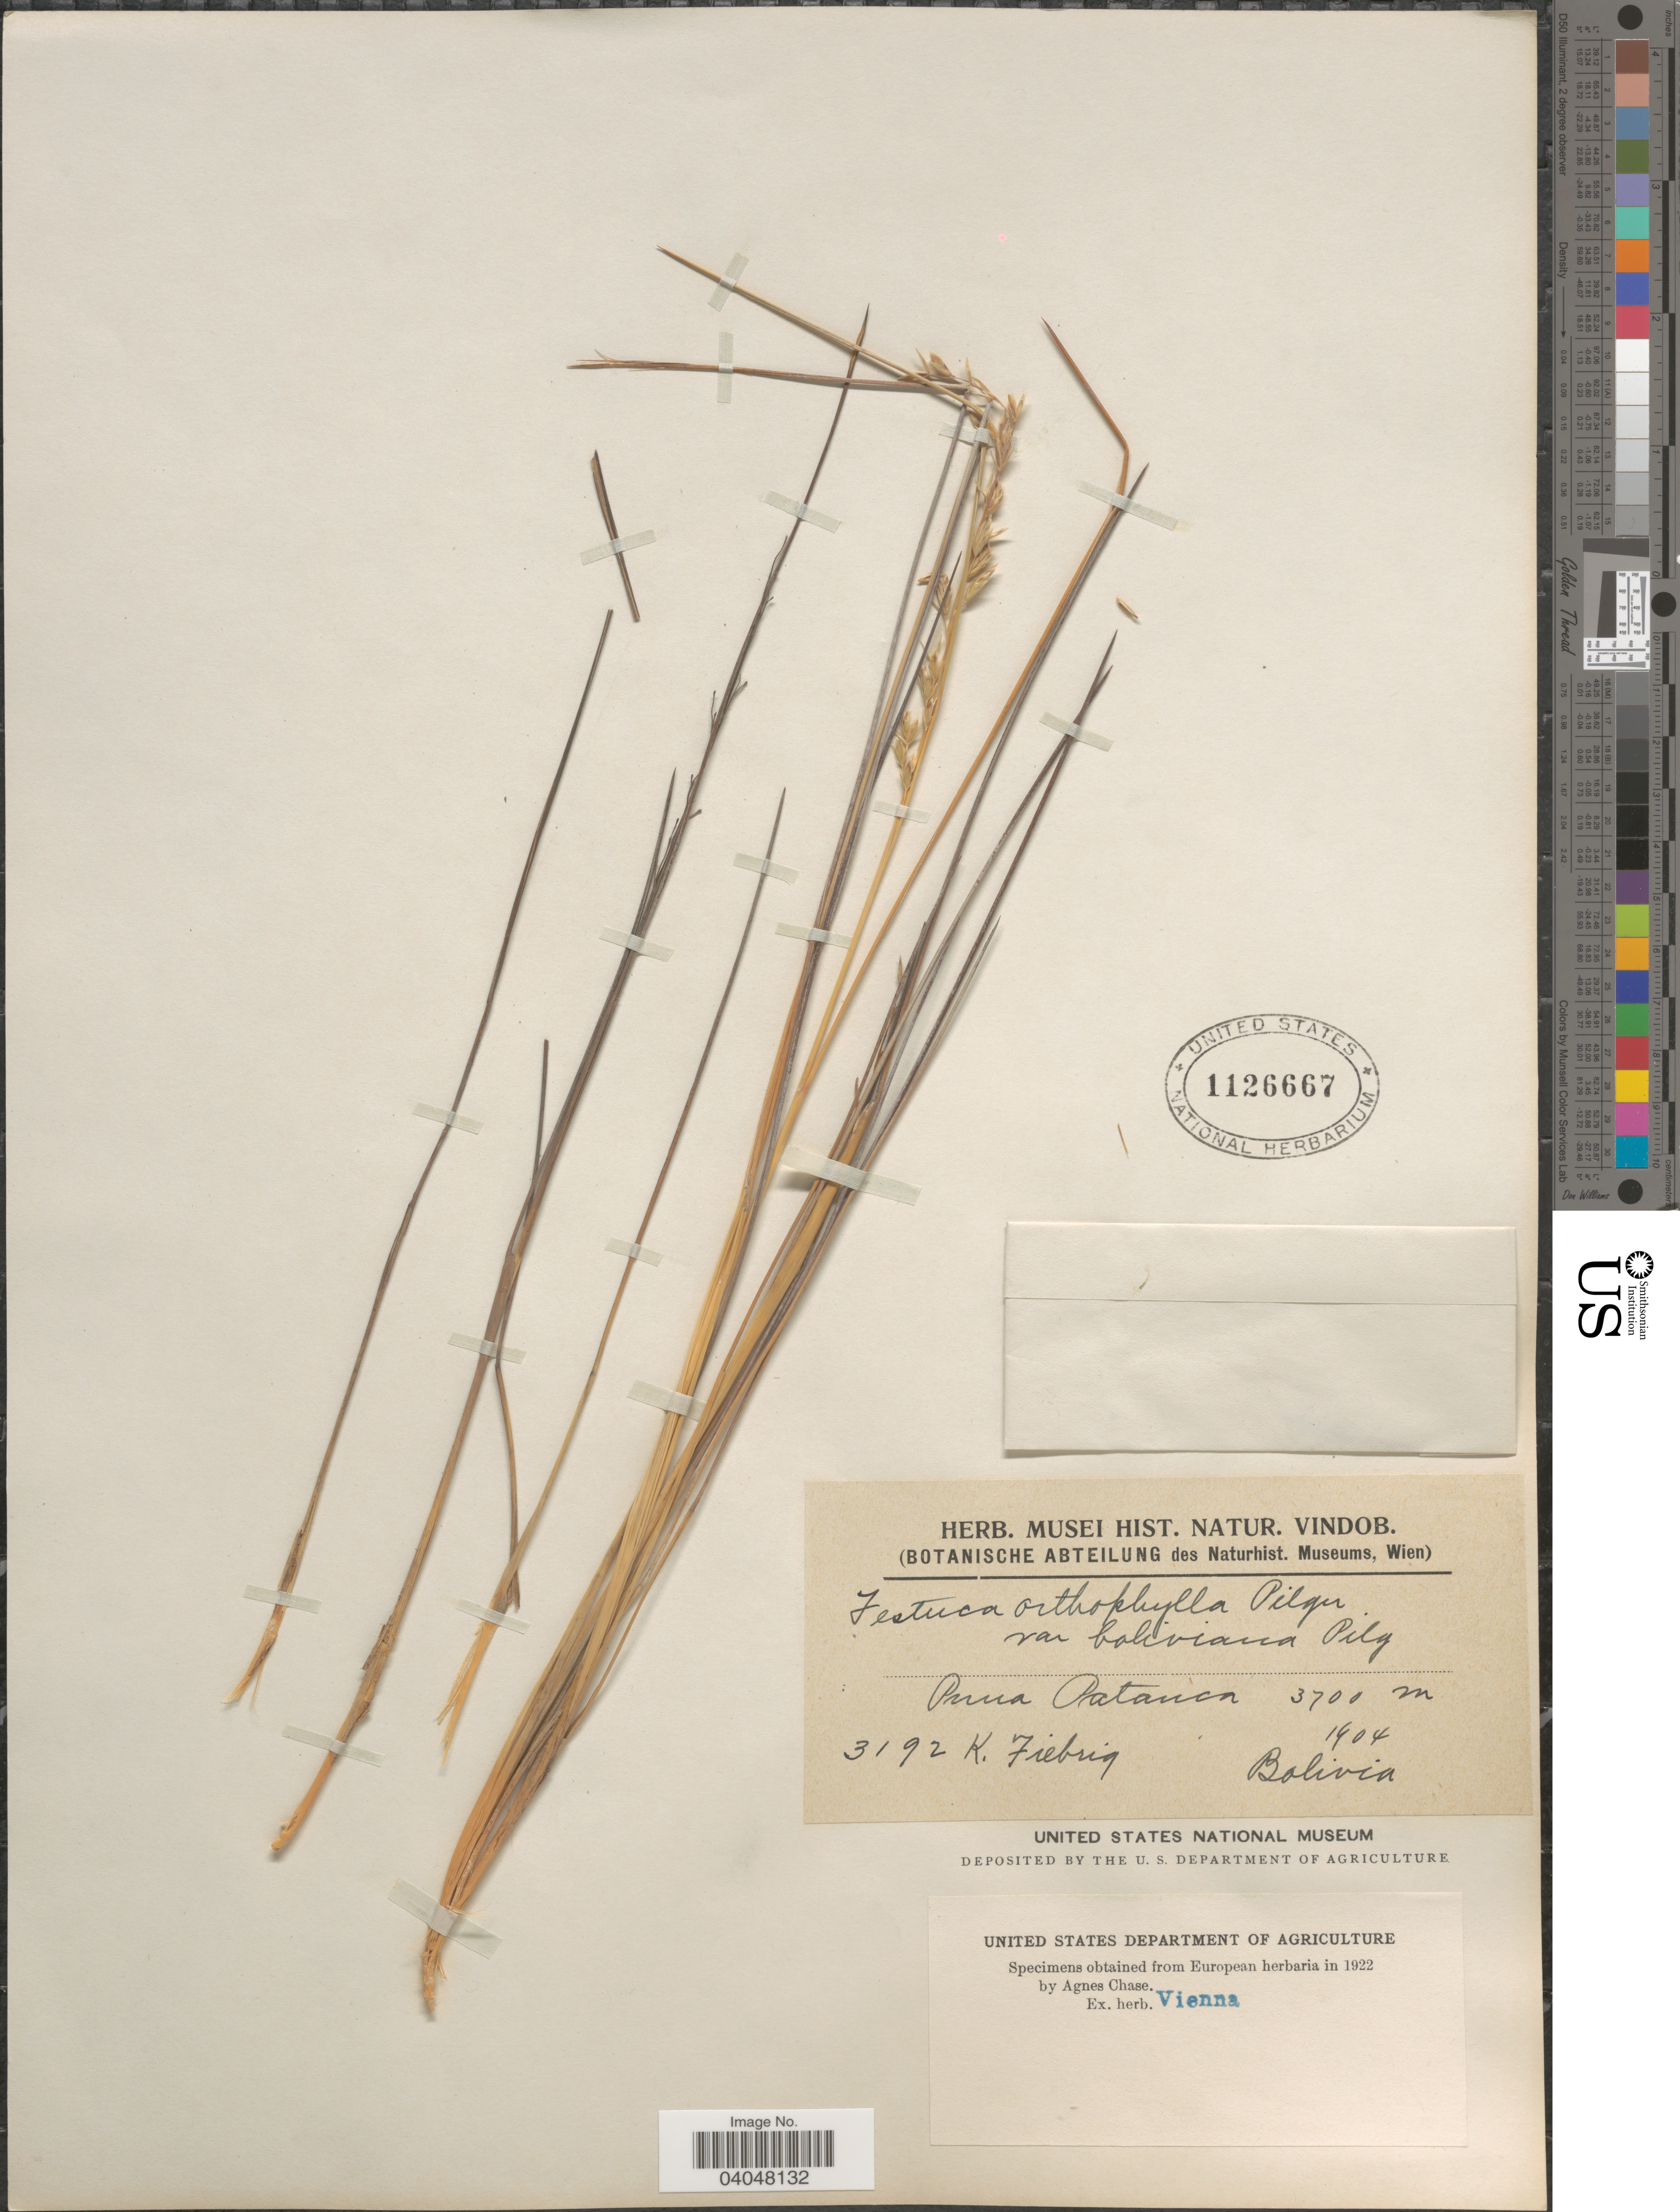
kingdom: Plantae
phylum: Tracheophyta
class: Liliopsida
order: Poales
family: Poaceae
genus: Festuca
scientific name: Festuca orthophylla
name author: Pilg.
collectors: K. Fiebrig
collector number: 3192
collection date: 1904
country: Bolivia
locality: Puna Patanca.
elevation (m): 3700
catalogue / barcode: US 1126667